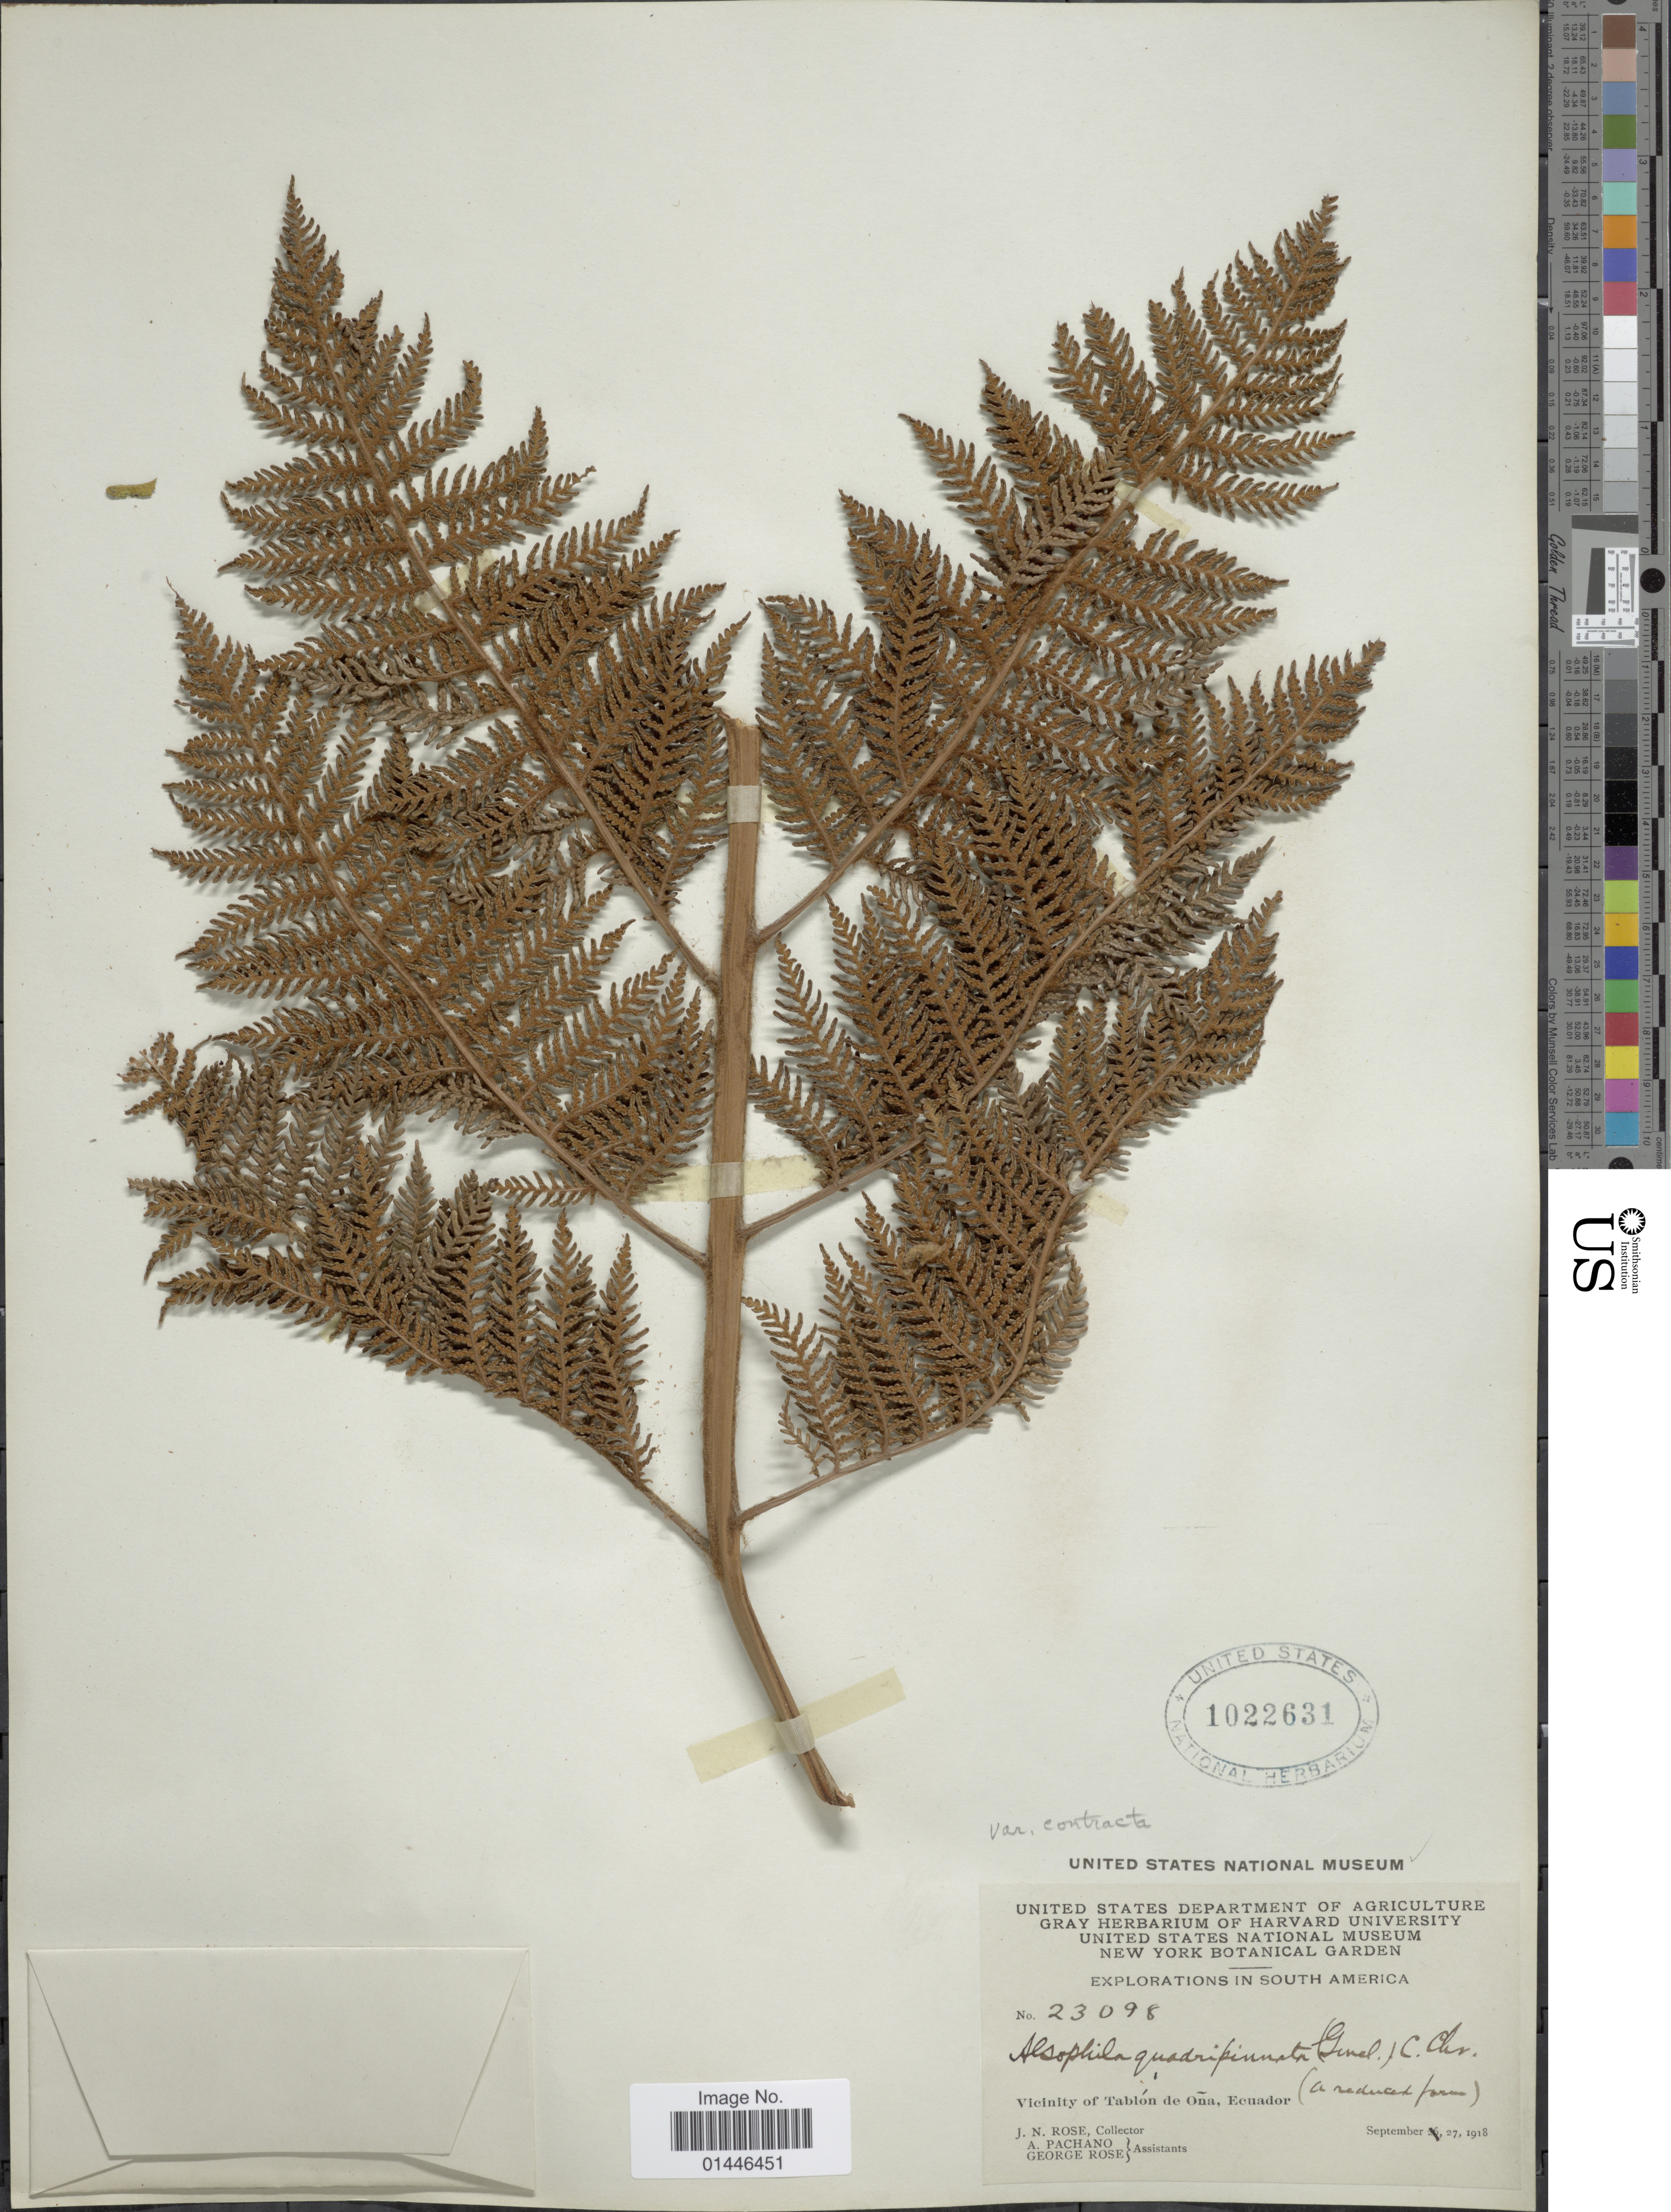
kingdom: Plantae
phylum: Tracheophyta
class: Polypodiopsida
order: Cyatheales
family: Dicksoniaceae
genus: Lophosoria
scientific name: Lophosoria quadripinnata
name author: (J.F. Gmel.) C. Chr.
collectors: J. N. Rose, A. Pachano & G. Rose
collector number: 23098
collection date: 1918-09-27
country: Ecuador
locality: Vicinity of Tablón de Oña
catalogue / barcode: US 1022631